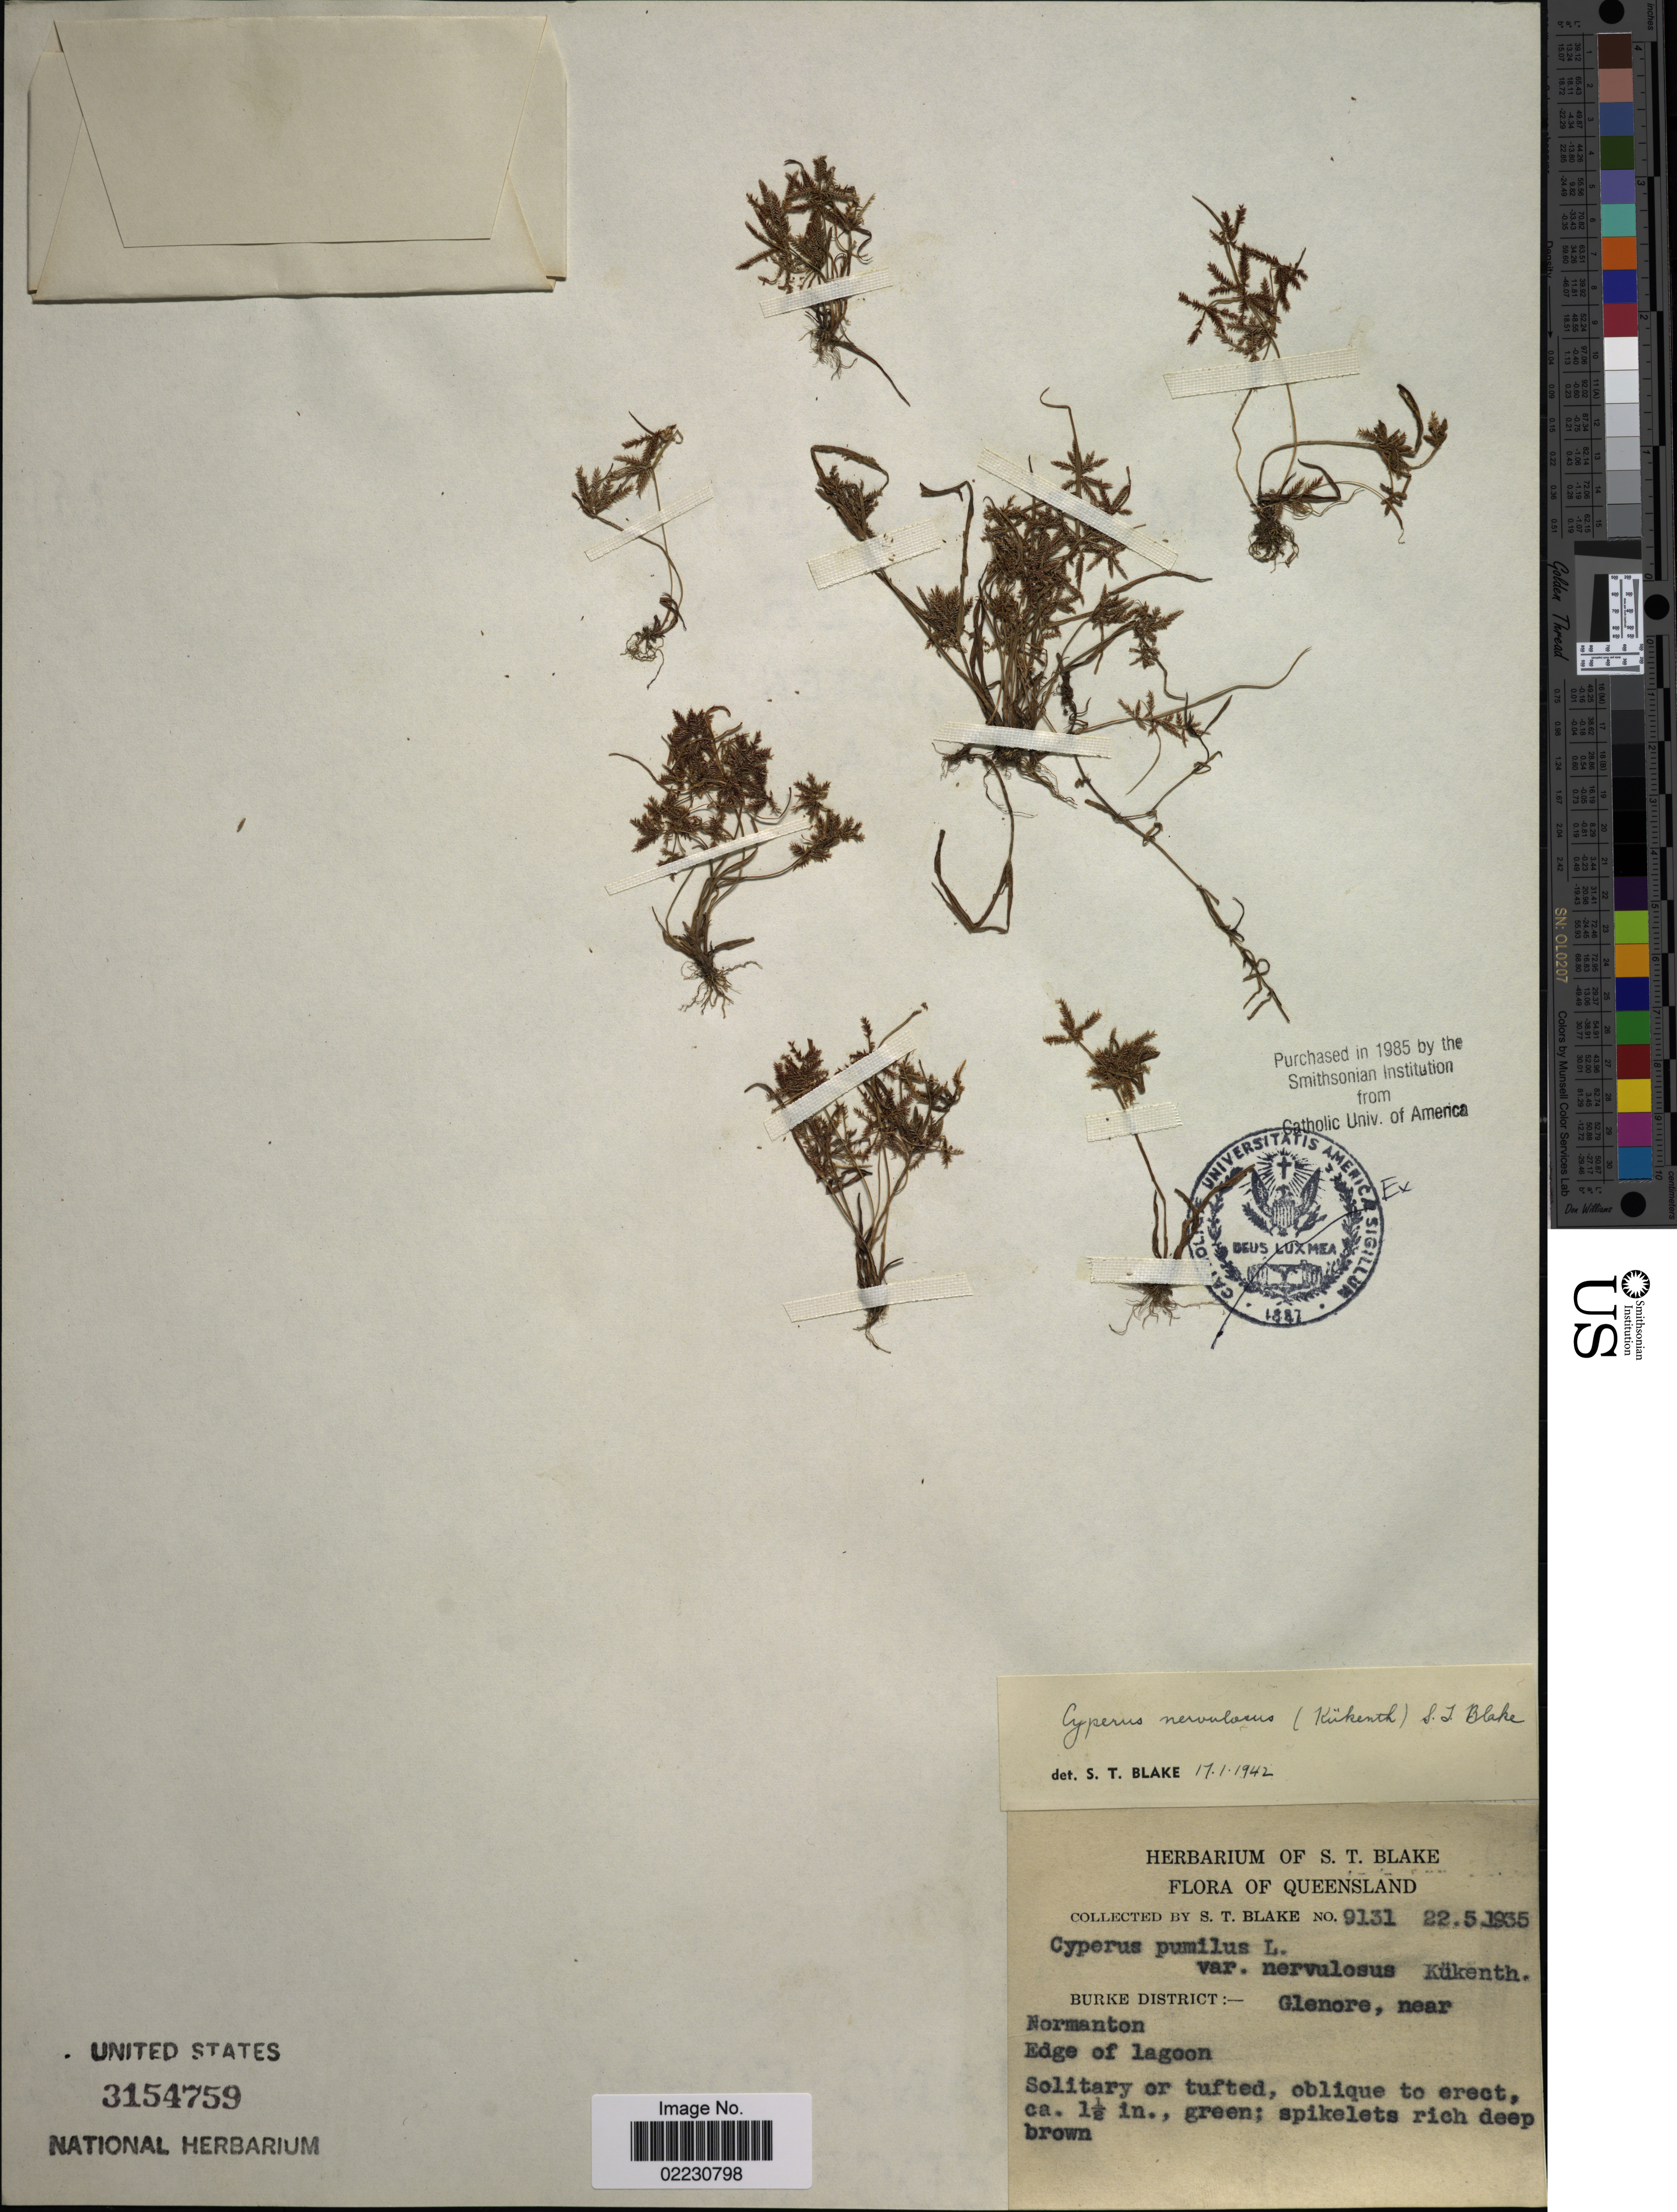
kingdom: Plantae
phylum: Tracheophyta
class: Liliopsida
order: Poales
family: Cyperaceae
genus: Cyperus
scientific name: Cyperus nervulosus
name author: (Kük.) S.T. Blake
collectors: S. T. Blake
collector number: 9131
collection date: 1935-05-22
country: Australia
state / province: Queensland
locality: Burke District, Glenore, near Normanton, edge of lagoon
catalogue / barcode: US 3154759